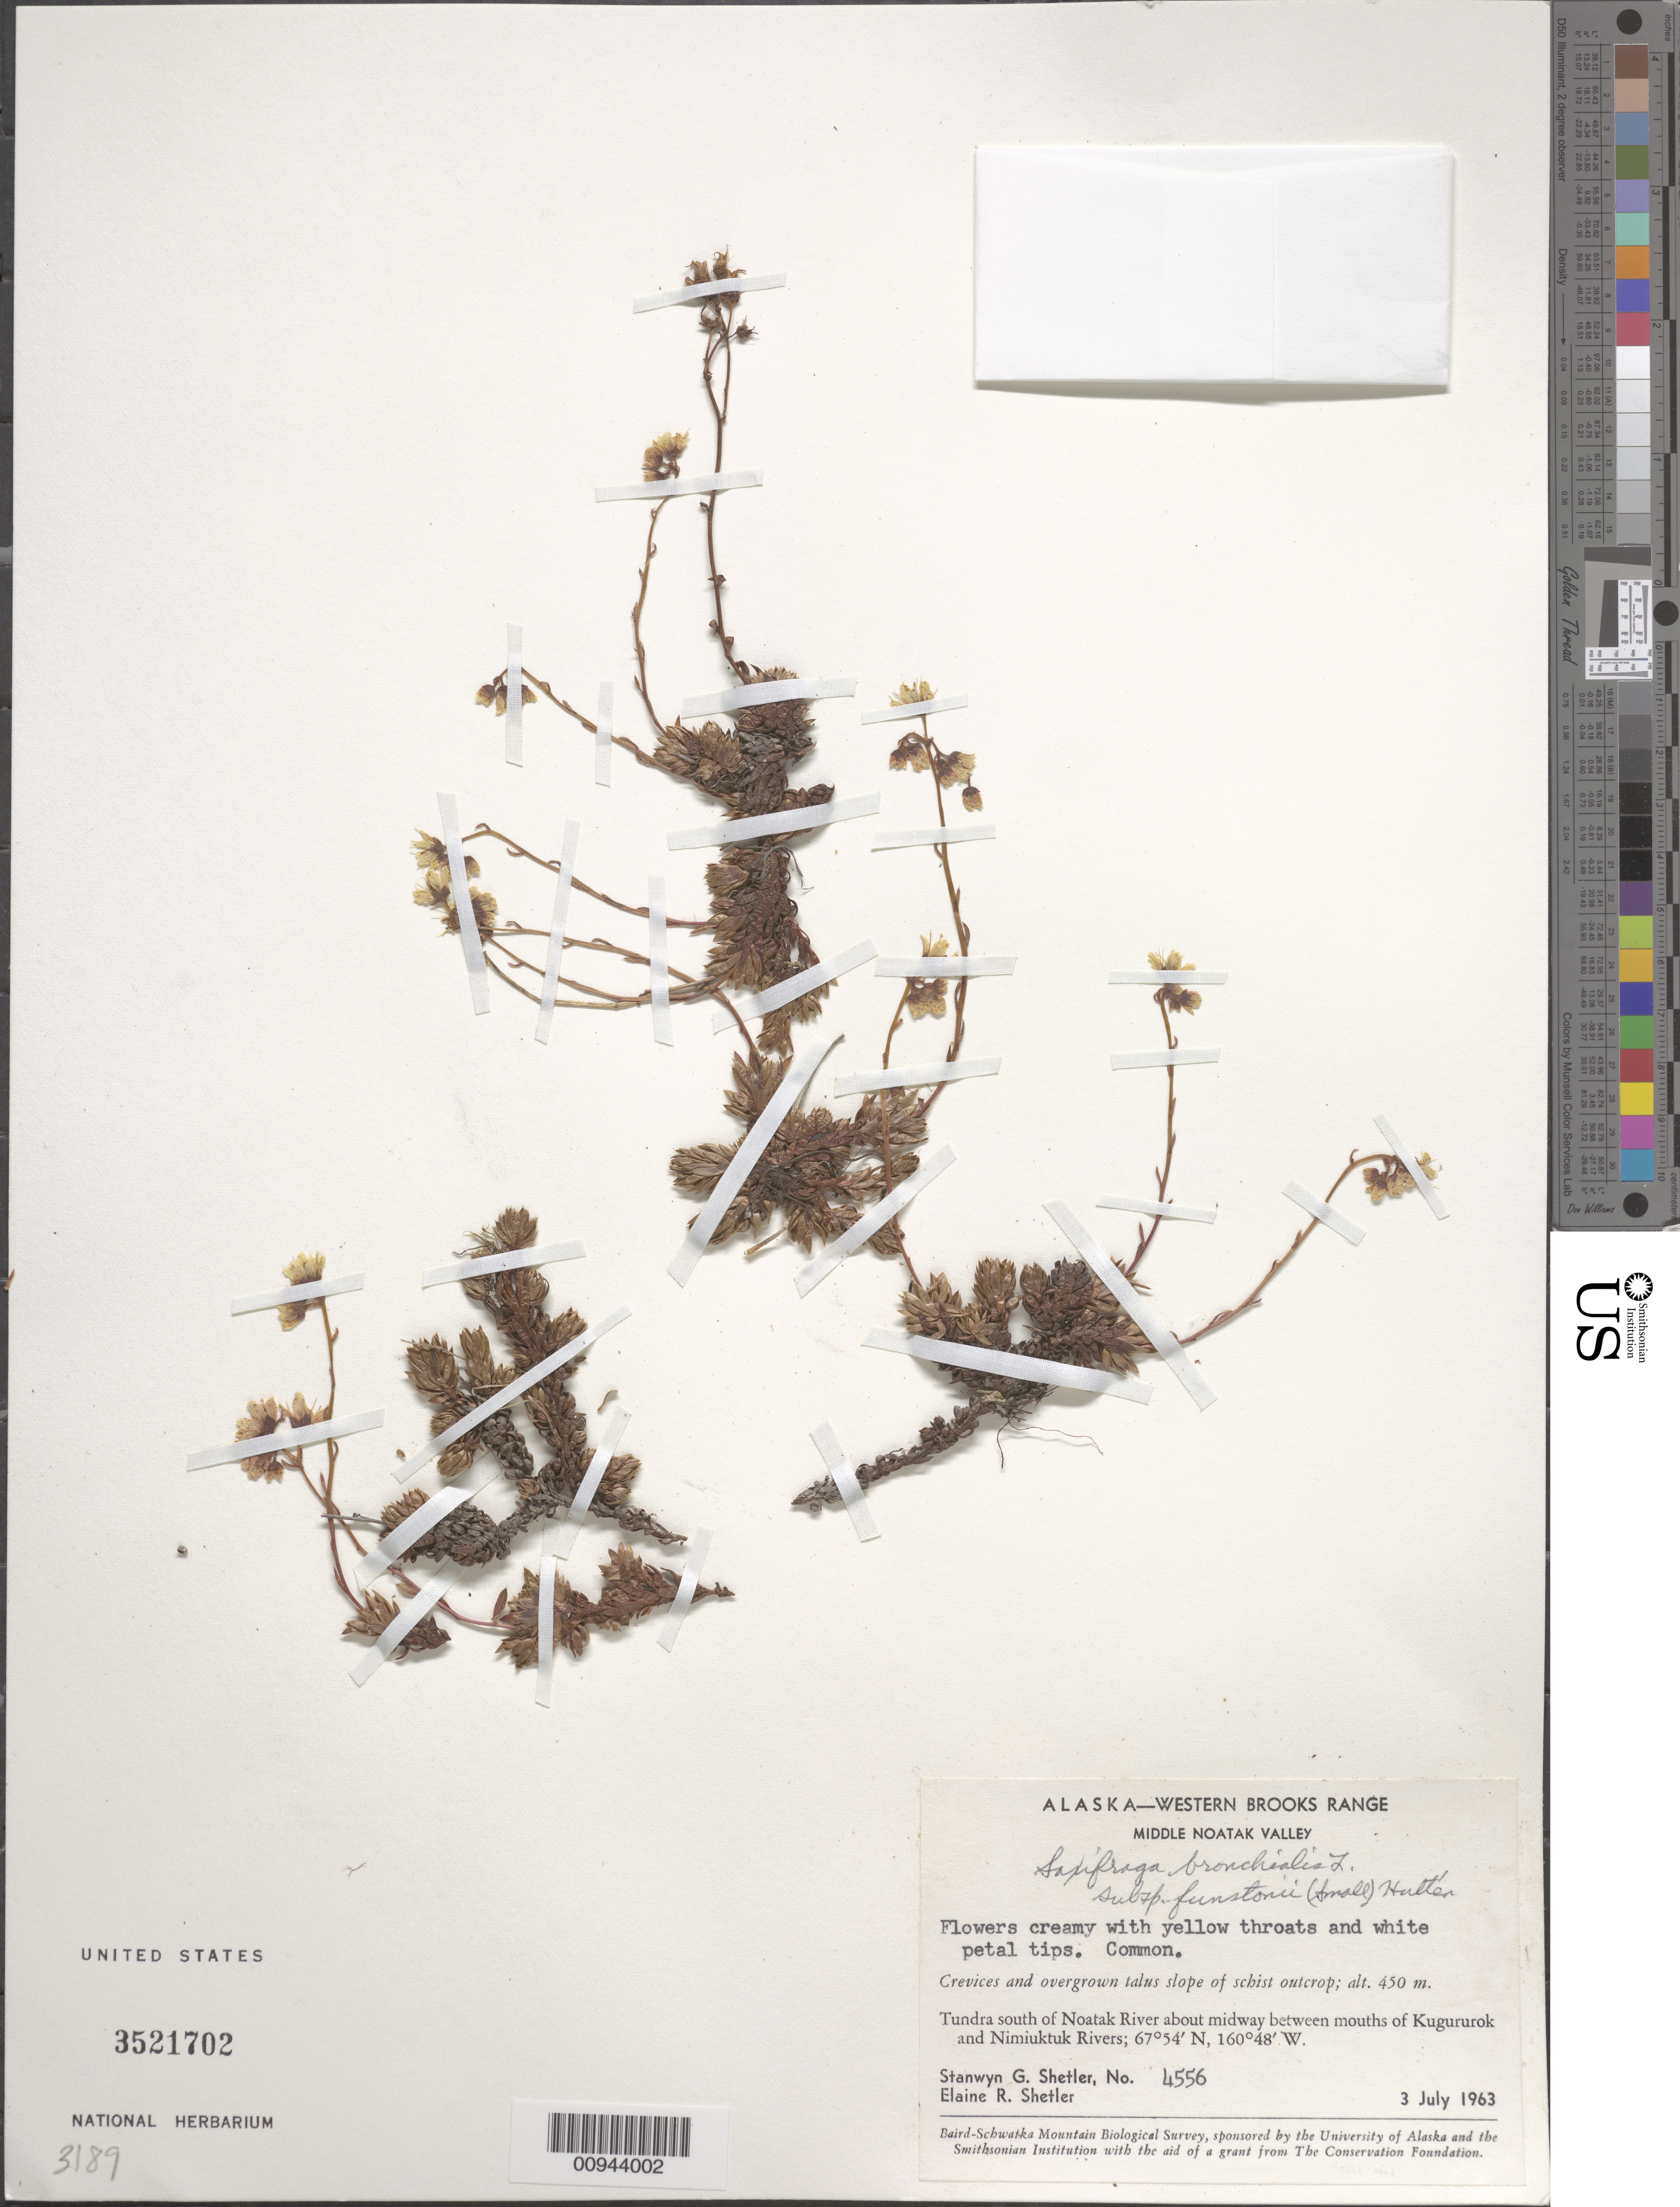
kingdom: Plantae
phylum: Tracheophyta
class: Magnoliopsida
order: Saxifragales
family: Saxifragaceae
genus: Saxifraga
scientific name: Saxifraga bronchialis subsp. funstonii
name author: (Small) Hultén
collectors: S. Shetler & E. R. Shetler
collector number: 4556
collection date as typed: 03 Jul 1963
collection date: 1963-07-03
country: United States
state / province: Alaska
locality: S of Noatak River about midway between mouths of Kugururok and Nimiuktuk Rivers. Western Brooks Range, Middle Noatak Valley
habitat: Tundra. Crevices and overgrown talus slope of schist outcrop.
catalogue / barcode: US 3521702